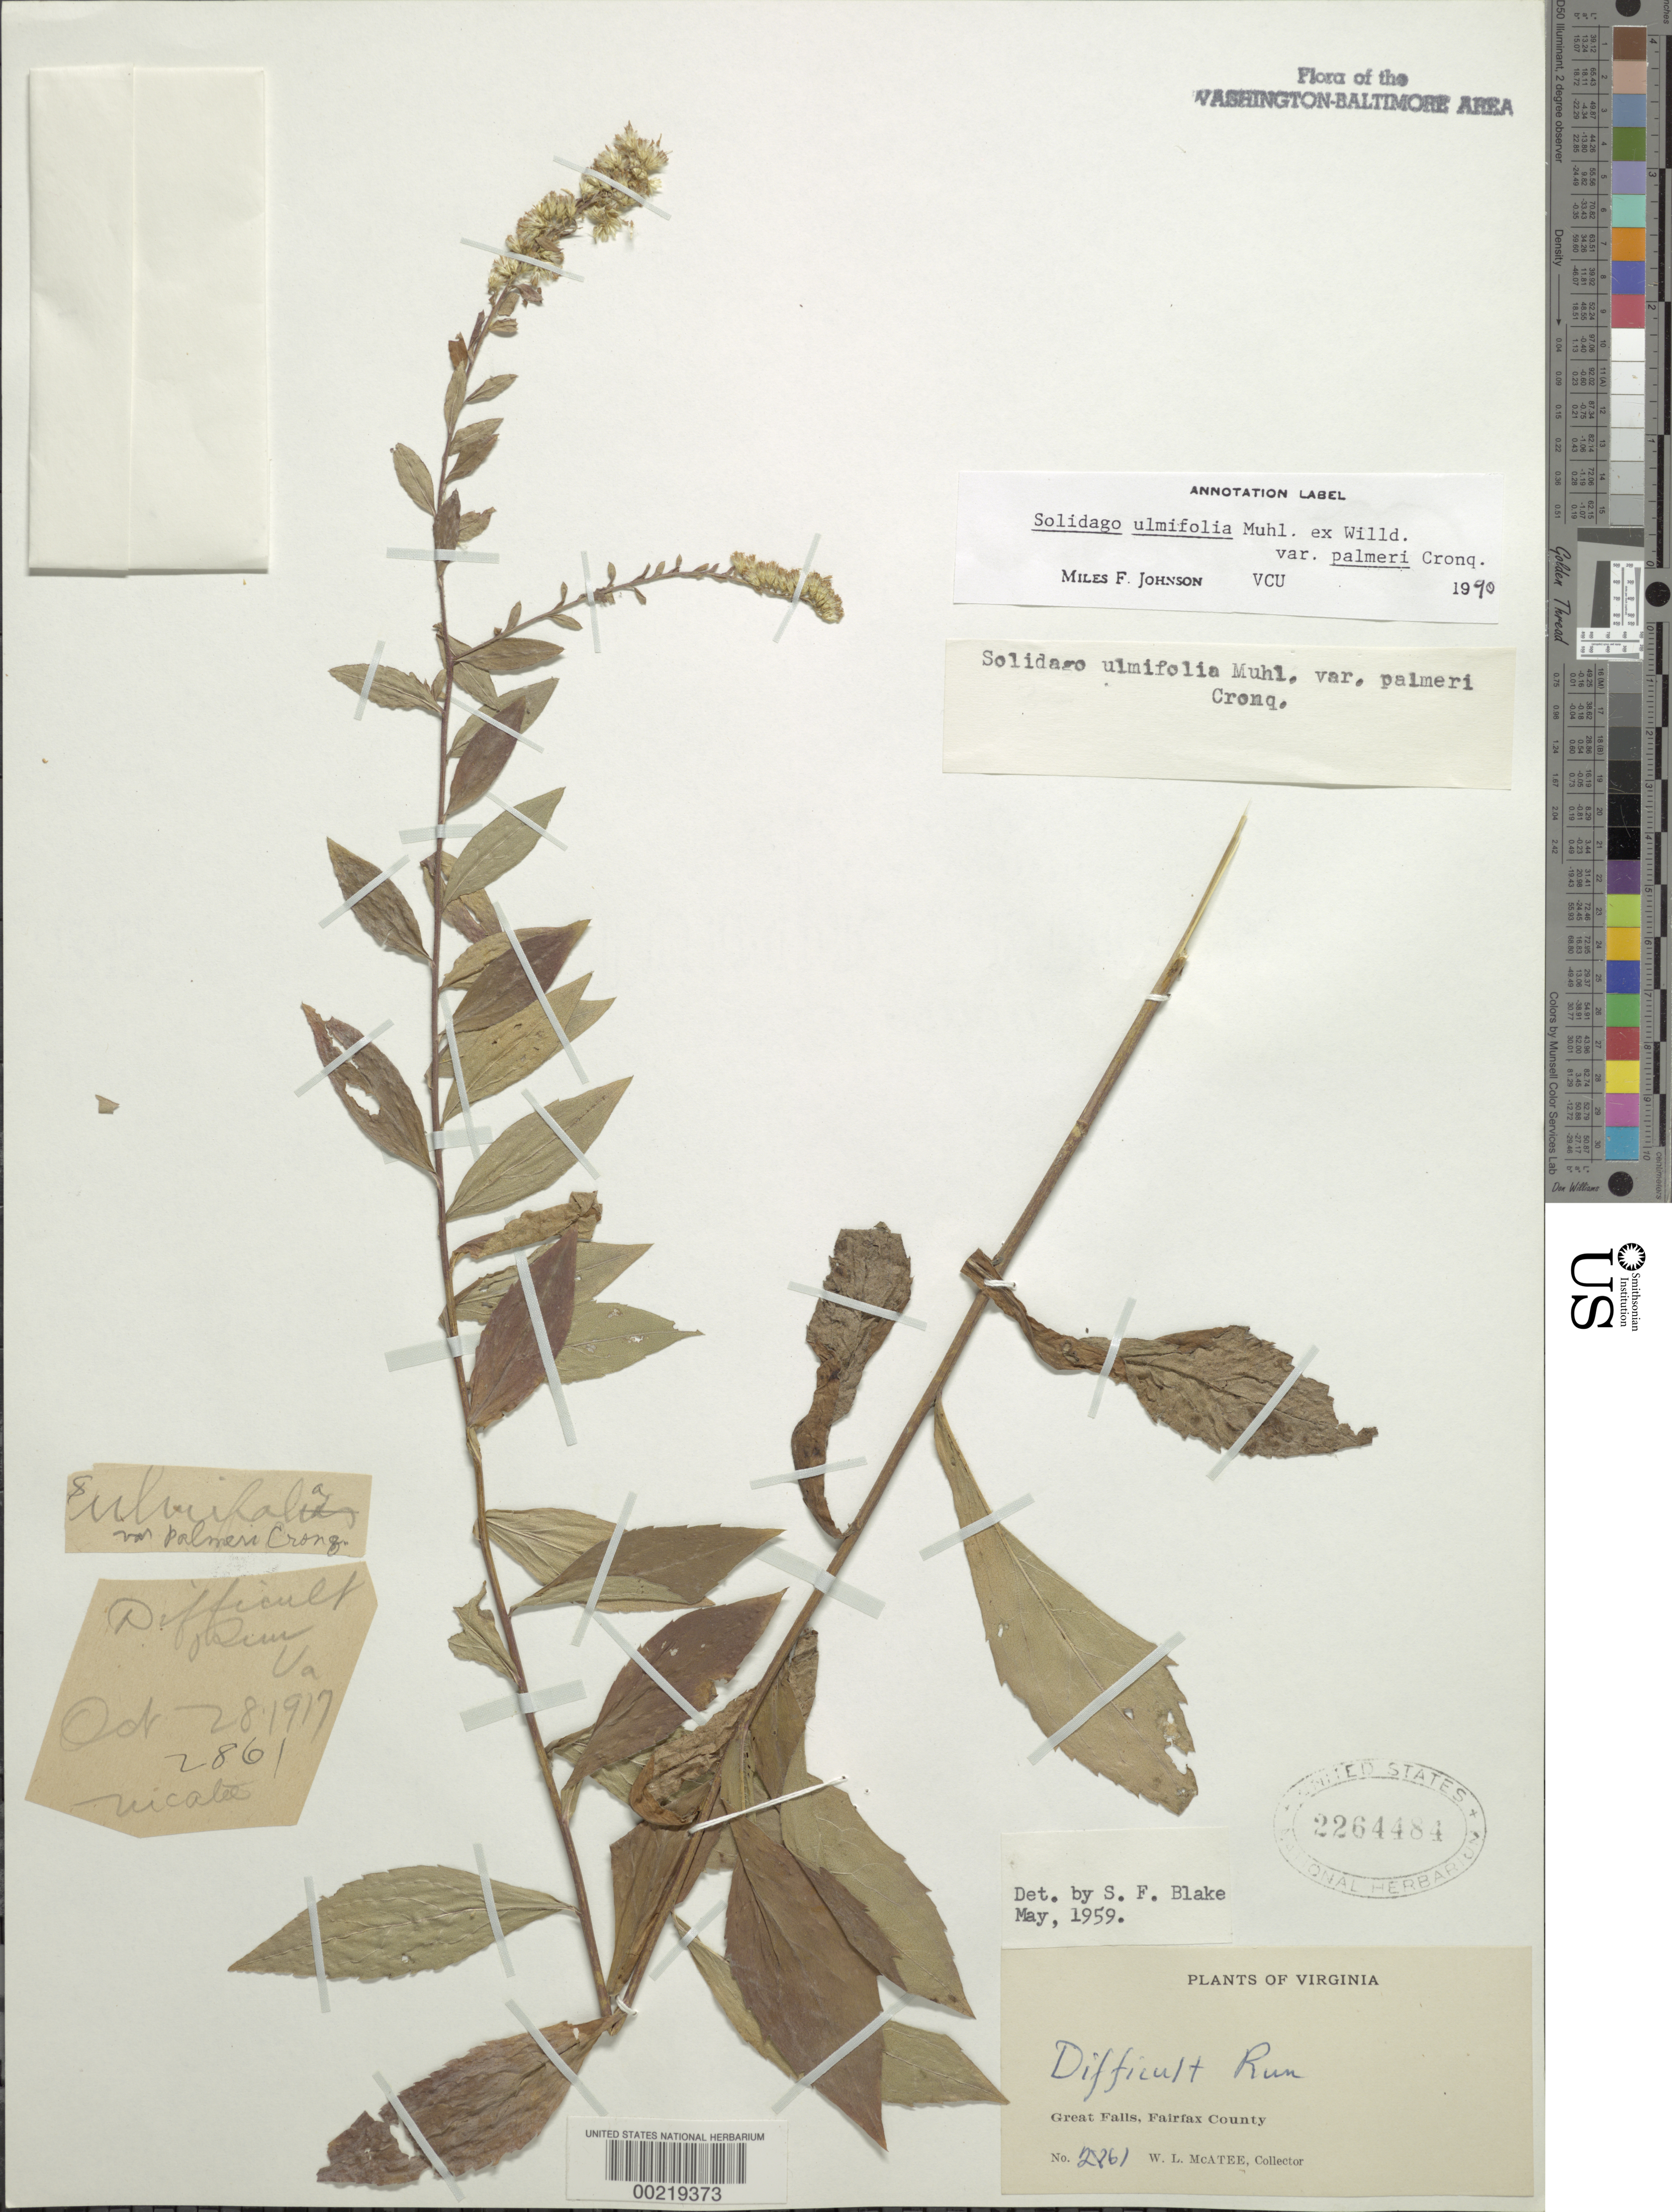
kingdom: Plantae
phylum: Tracheophyta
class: Magnoliopsida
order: Asterales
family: Asteraceae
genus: Solidago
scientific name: Solidago ulmifolia var. palmeri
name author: Mill.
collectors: W. McAtee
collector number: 2861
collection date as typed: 28 Oct 1917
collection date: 1917-10-28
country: United States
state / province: Virginia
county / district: Fairfax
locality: Difficult Run C. & O. Canal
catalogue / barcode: US 2264484